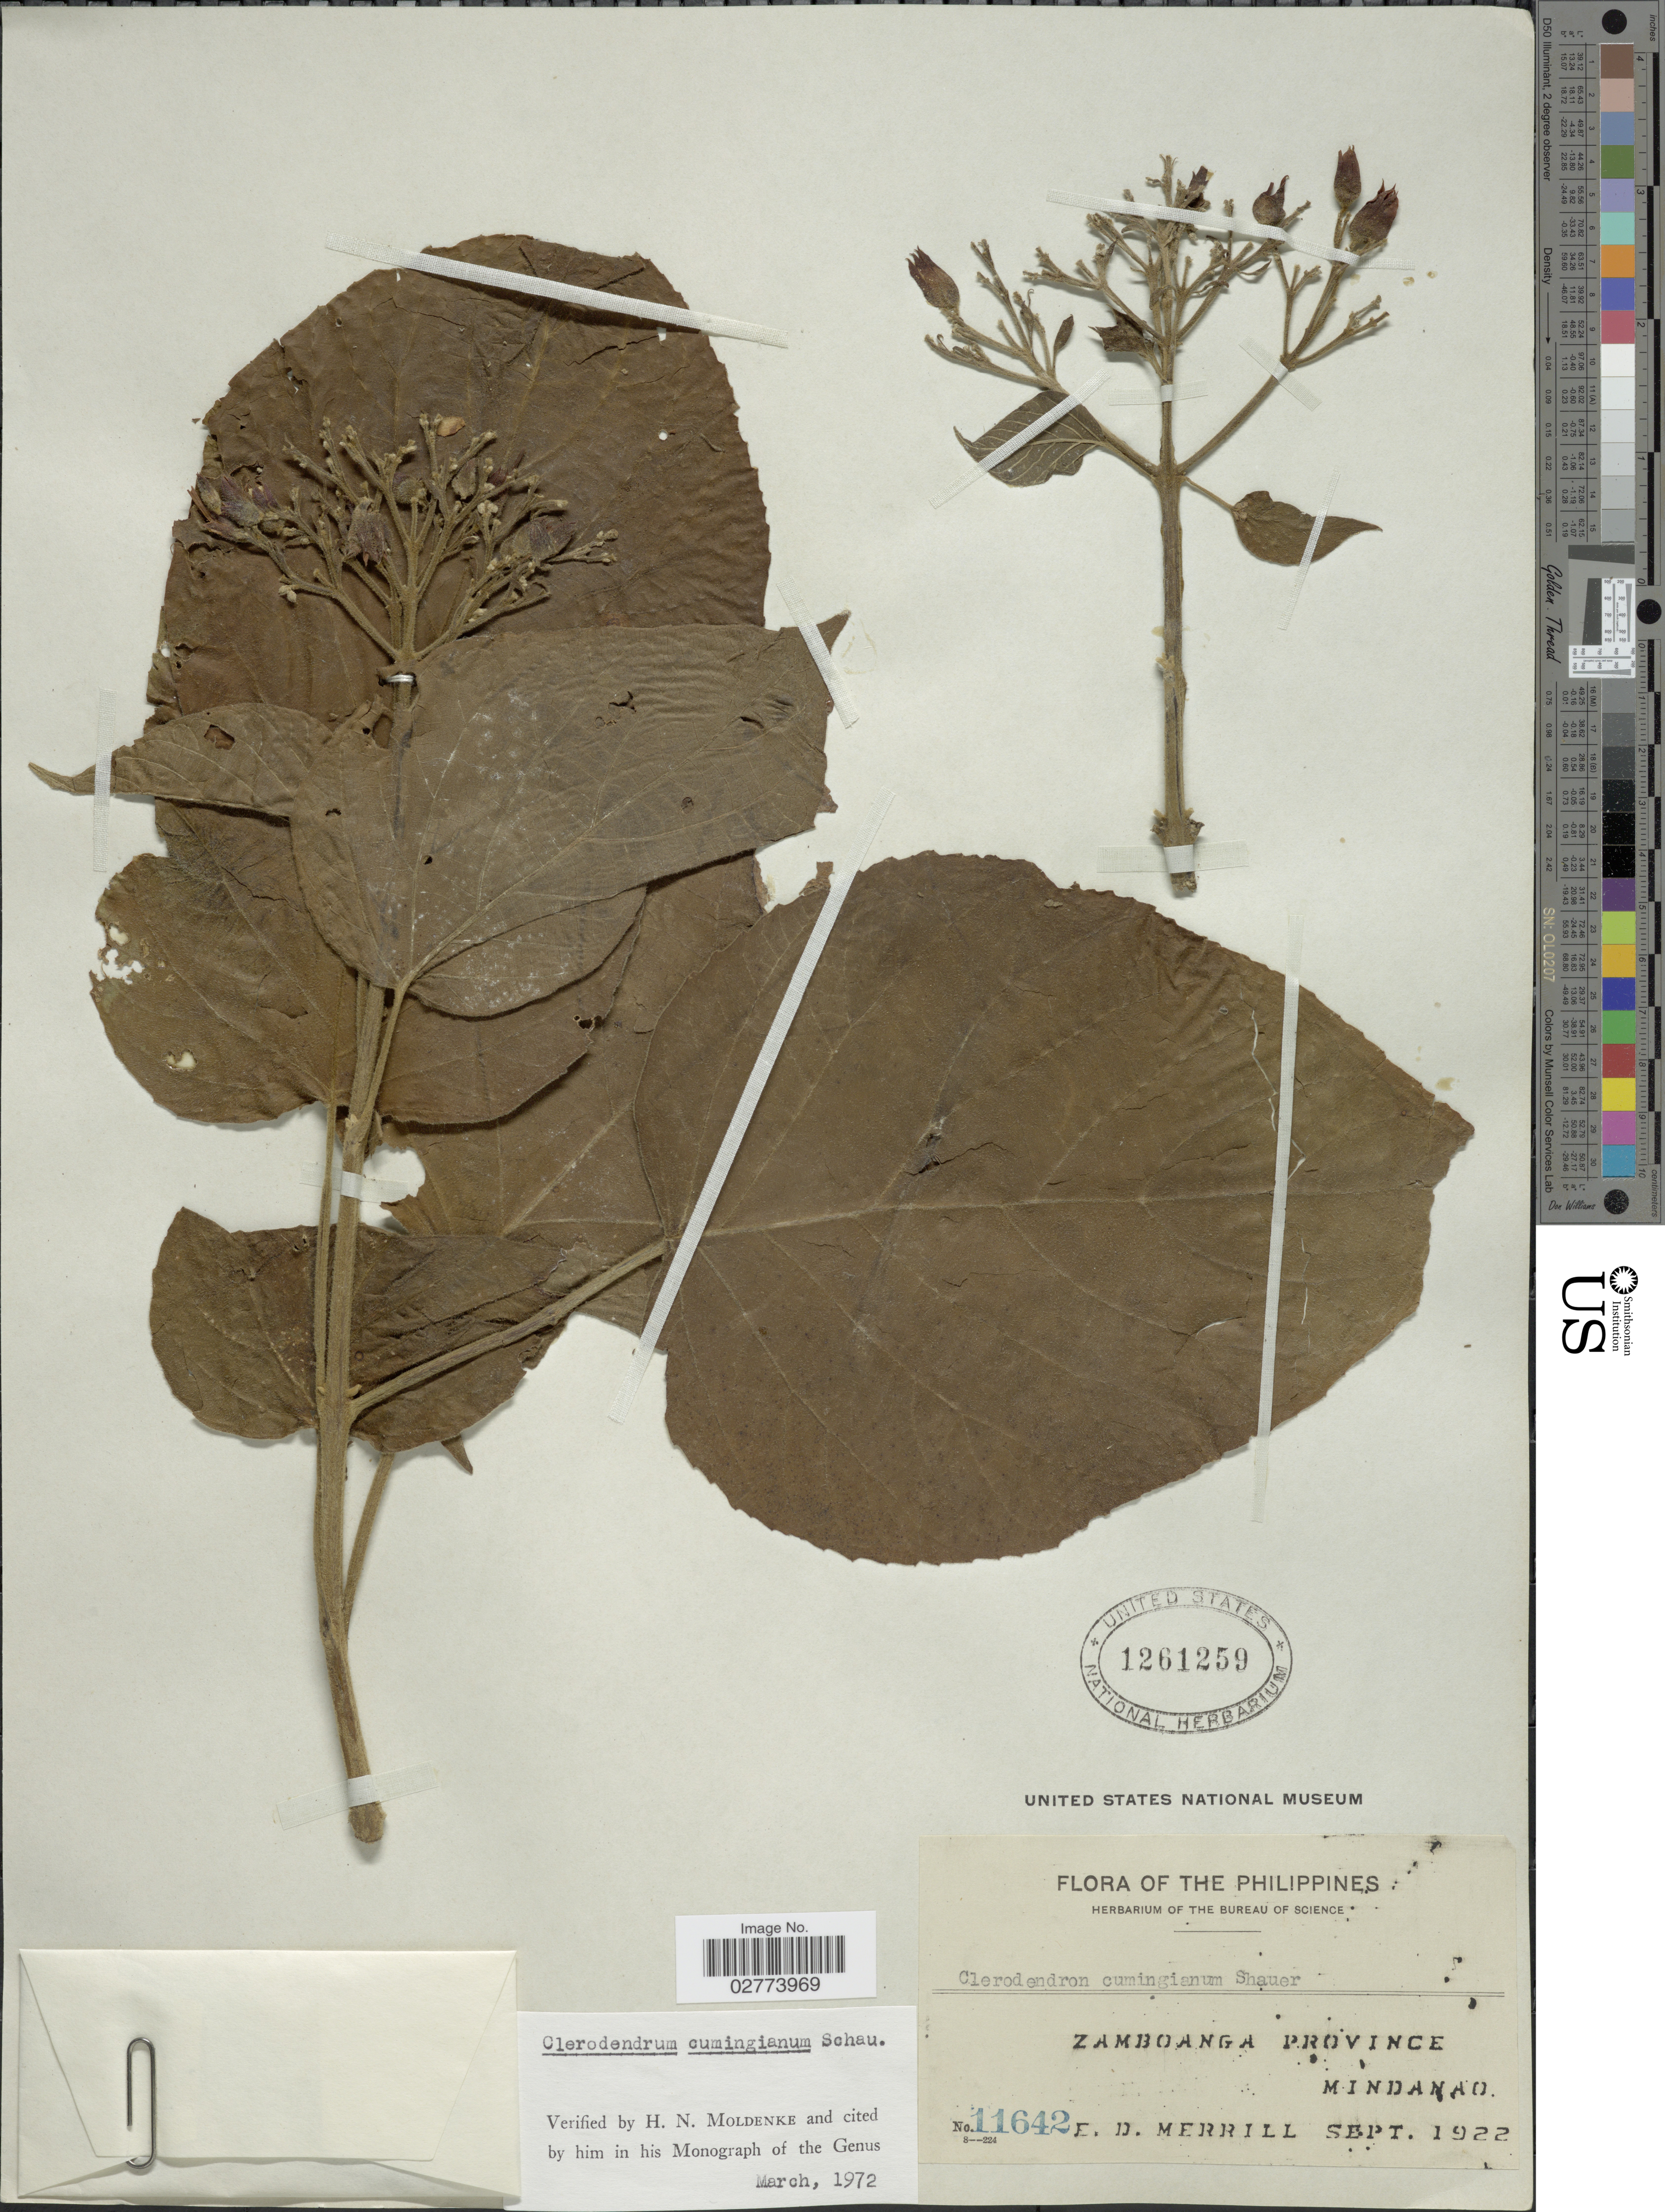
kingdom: Plantae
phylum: Tracheophyta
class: Magnoliopsida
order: Lamiales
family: Lamiaceae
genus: Clerodendrum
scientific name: Clerodendrum cumingianum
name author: Schauer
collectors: E. D. Merrill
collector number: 11642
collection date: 1922-09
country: Philippines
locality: Zamboanga Province, Mindanao.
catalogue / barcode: US 1261259